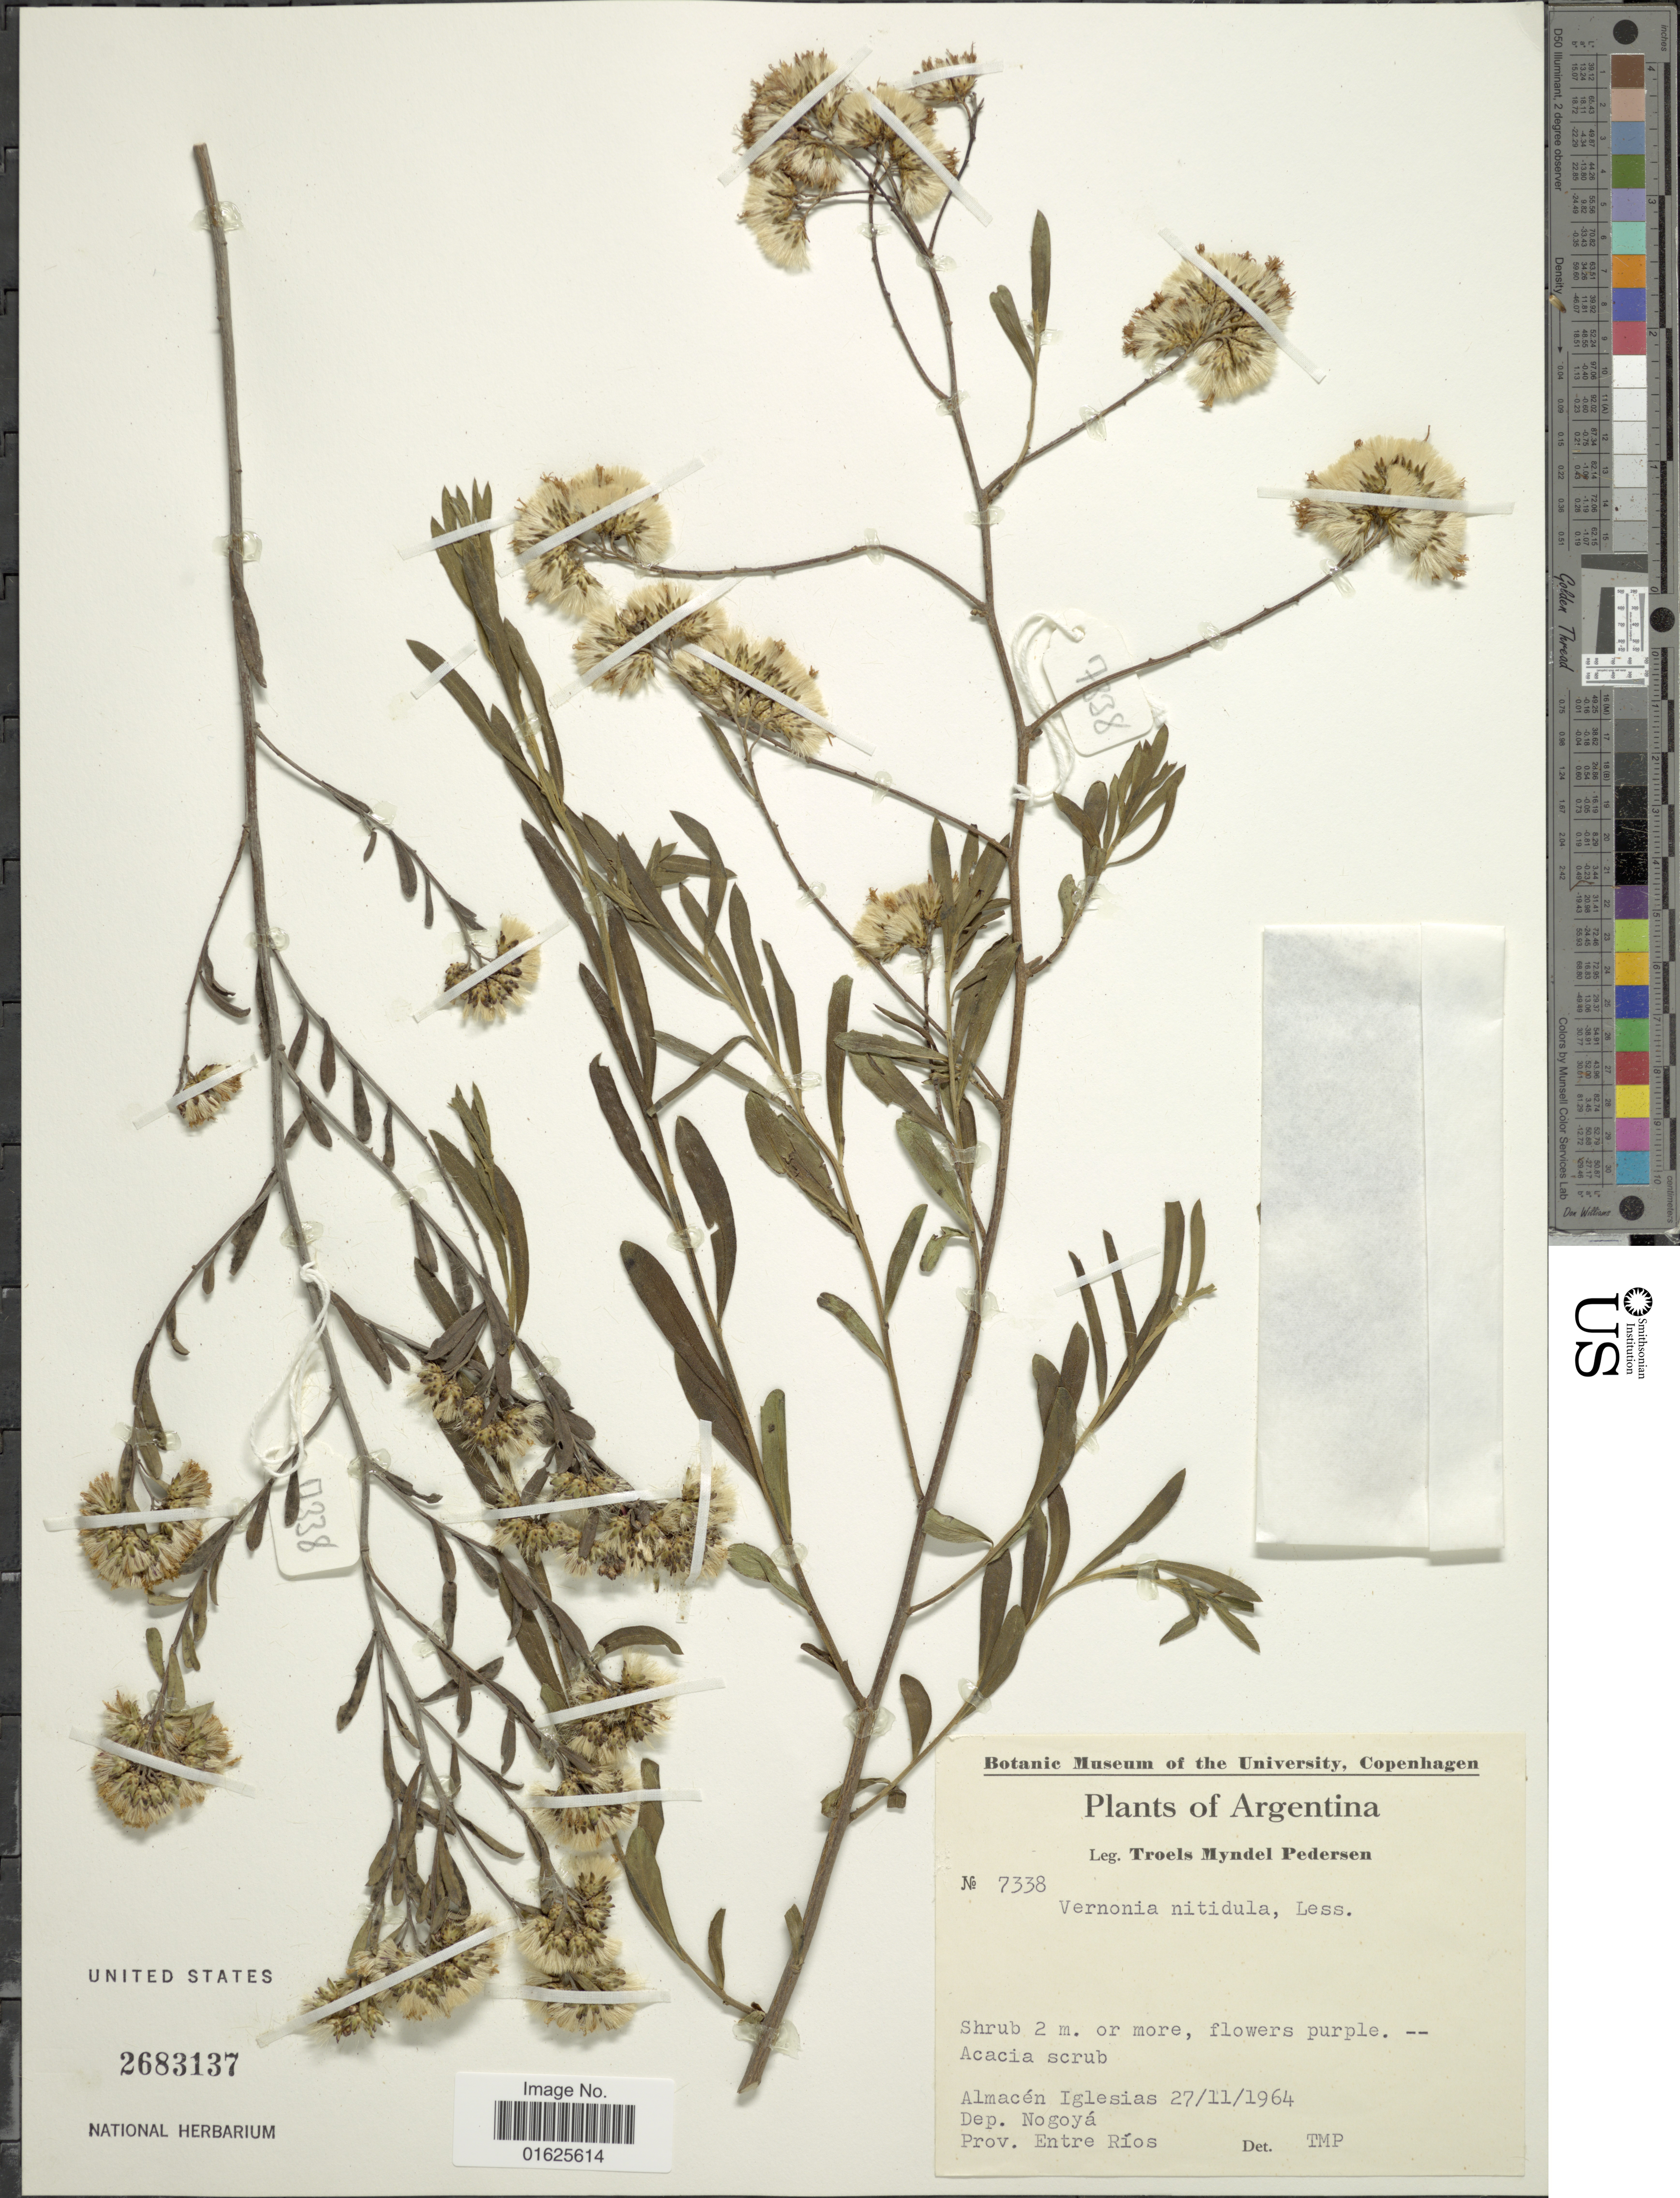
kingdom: Plantae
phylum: Tracheophyta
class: Magnoliopsida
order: Asterales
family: Asteraceae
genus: Vernonanthura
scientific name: Vernonanthura montevidensis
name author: (Spreng.) H. Rob.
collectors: T. Pederson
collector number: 7338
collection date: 1964-11-27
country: Argentina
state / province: Entre Rios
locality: Almacén Iglesias, Dep. Nogoyá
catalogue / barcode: US 2683137